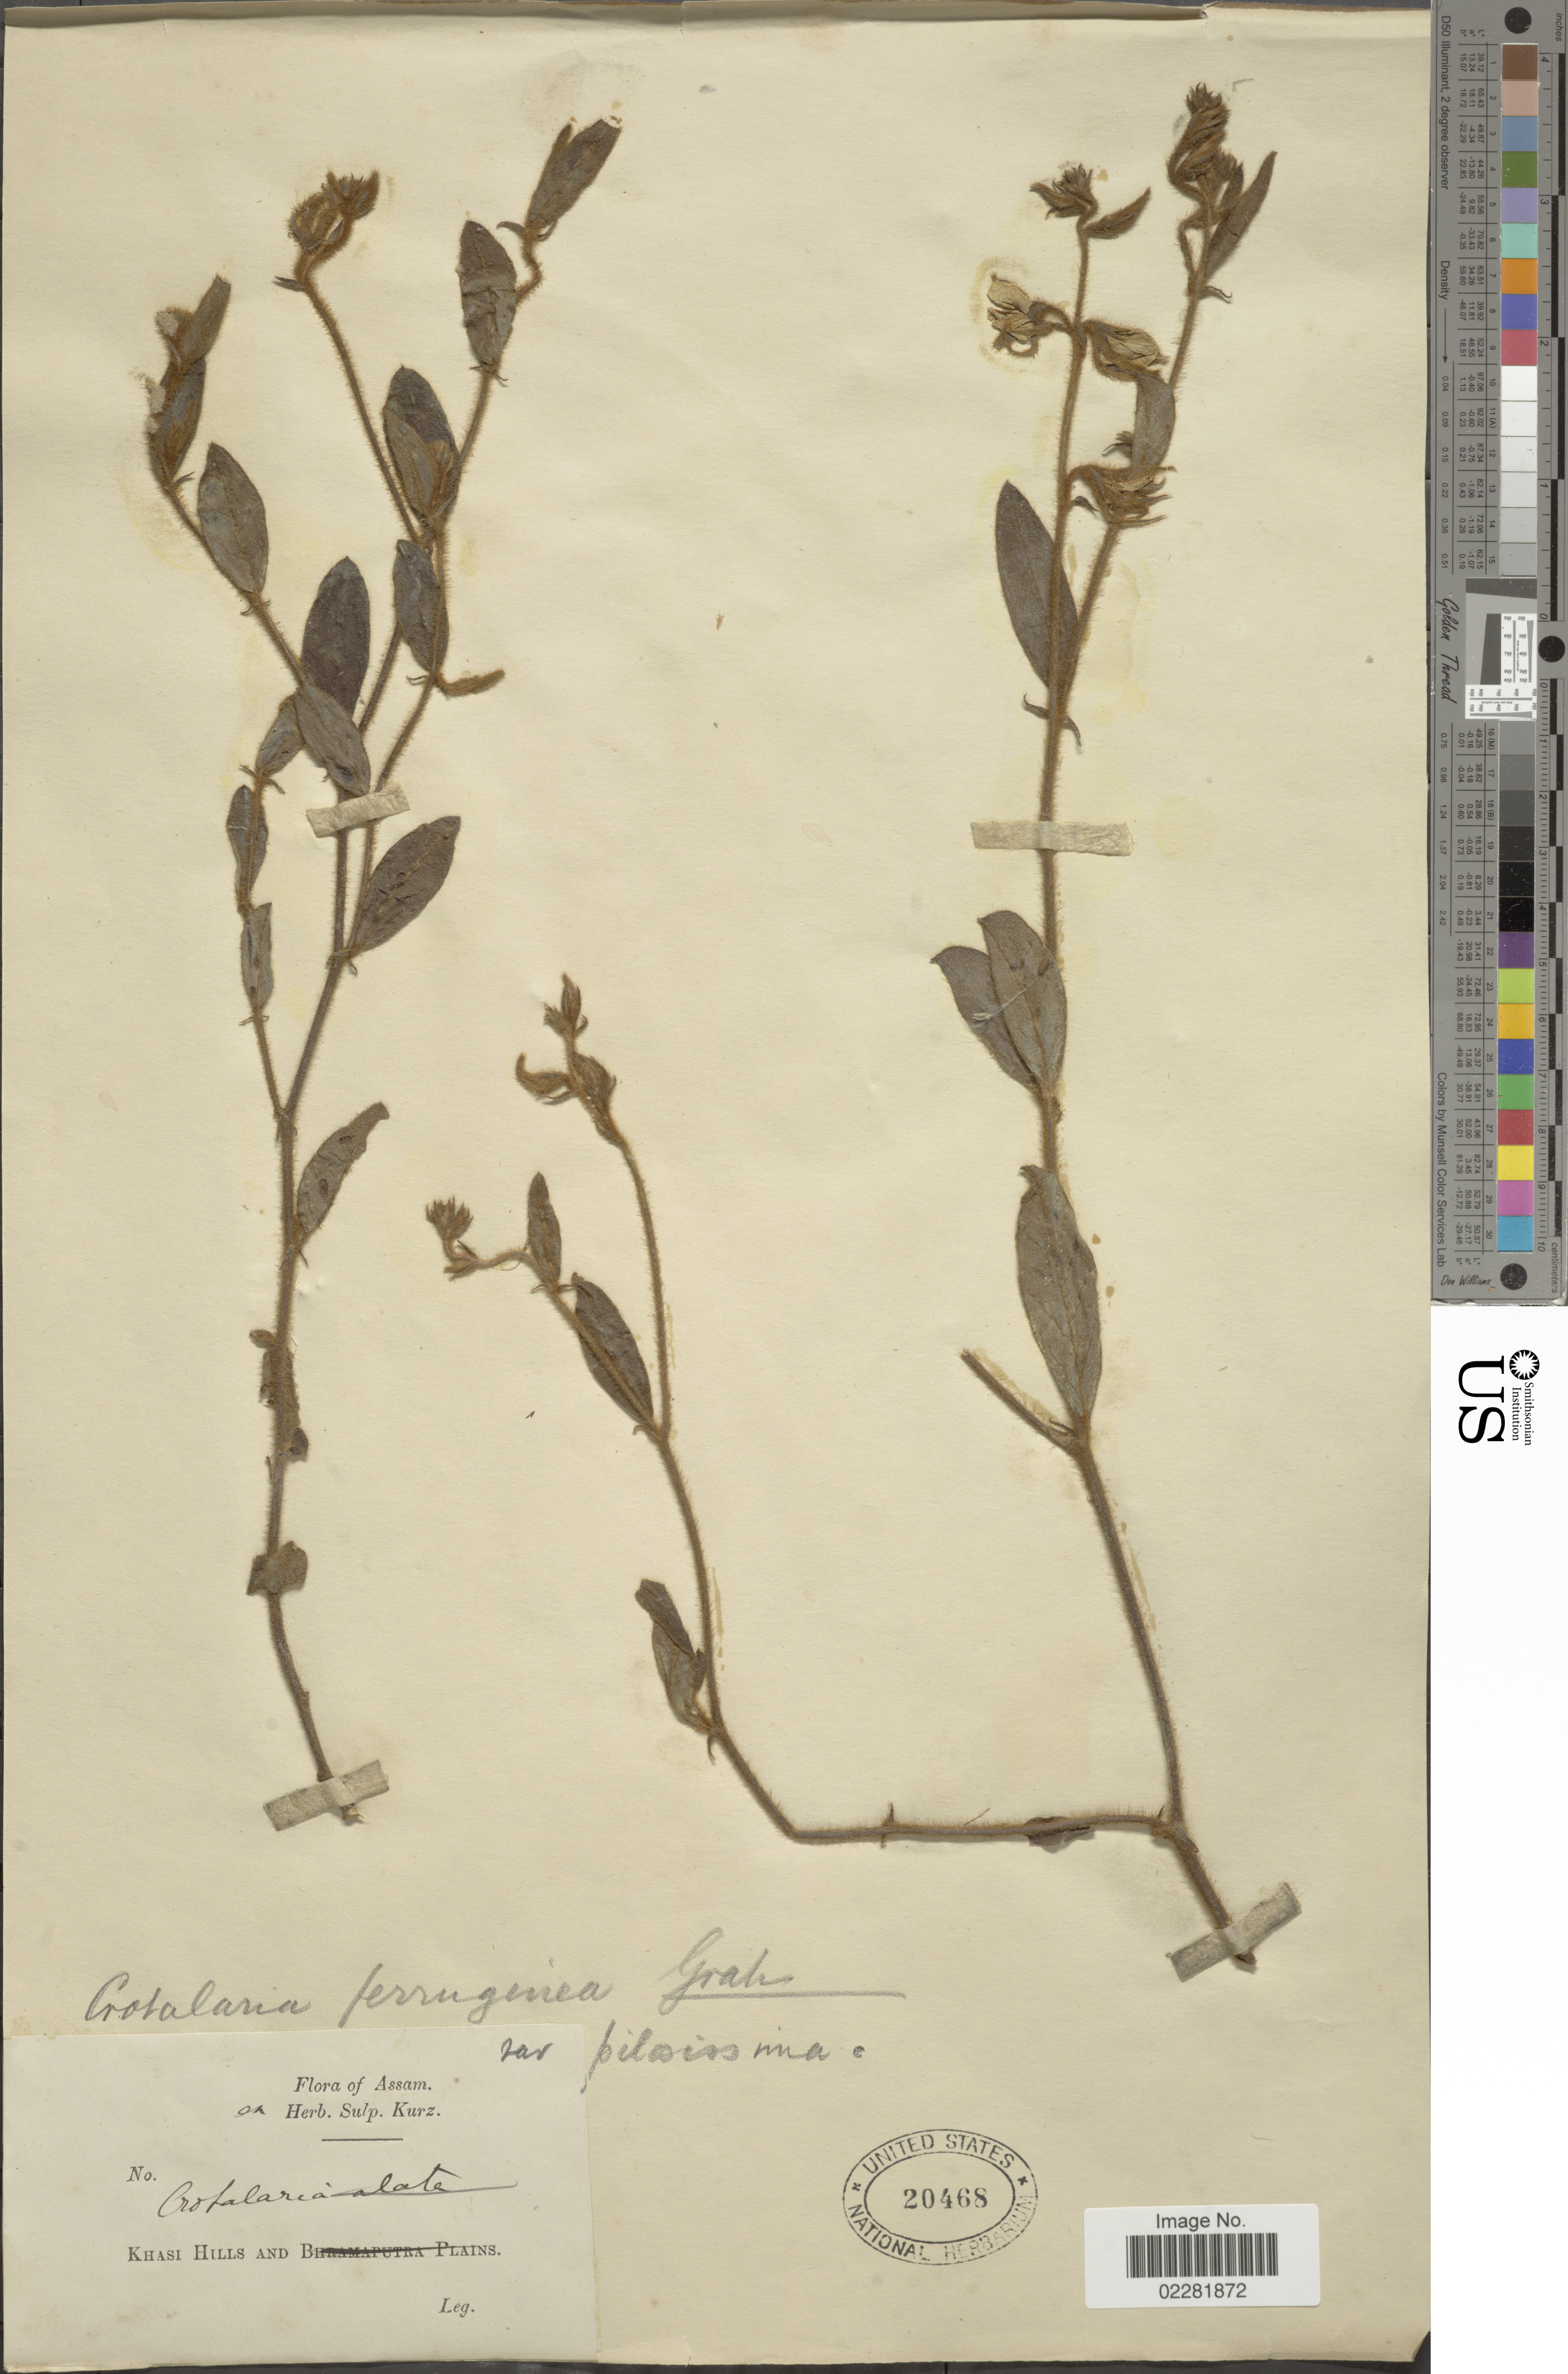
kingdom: Plantae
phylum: Tracheophyta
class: Magnoliopsida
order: Fabales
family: Fabaceae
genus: Crotalaria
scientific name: Crotalaria ferruginea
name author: Graham ex Benth.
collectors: ex herb. Sulp. Kurz.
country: India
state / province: Meghalaya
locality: Khasi Hills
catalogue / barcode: US 20468